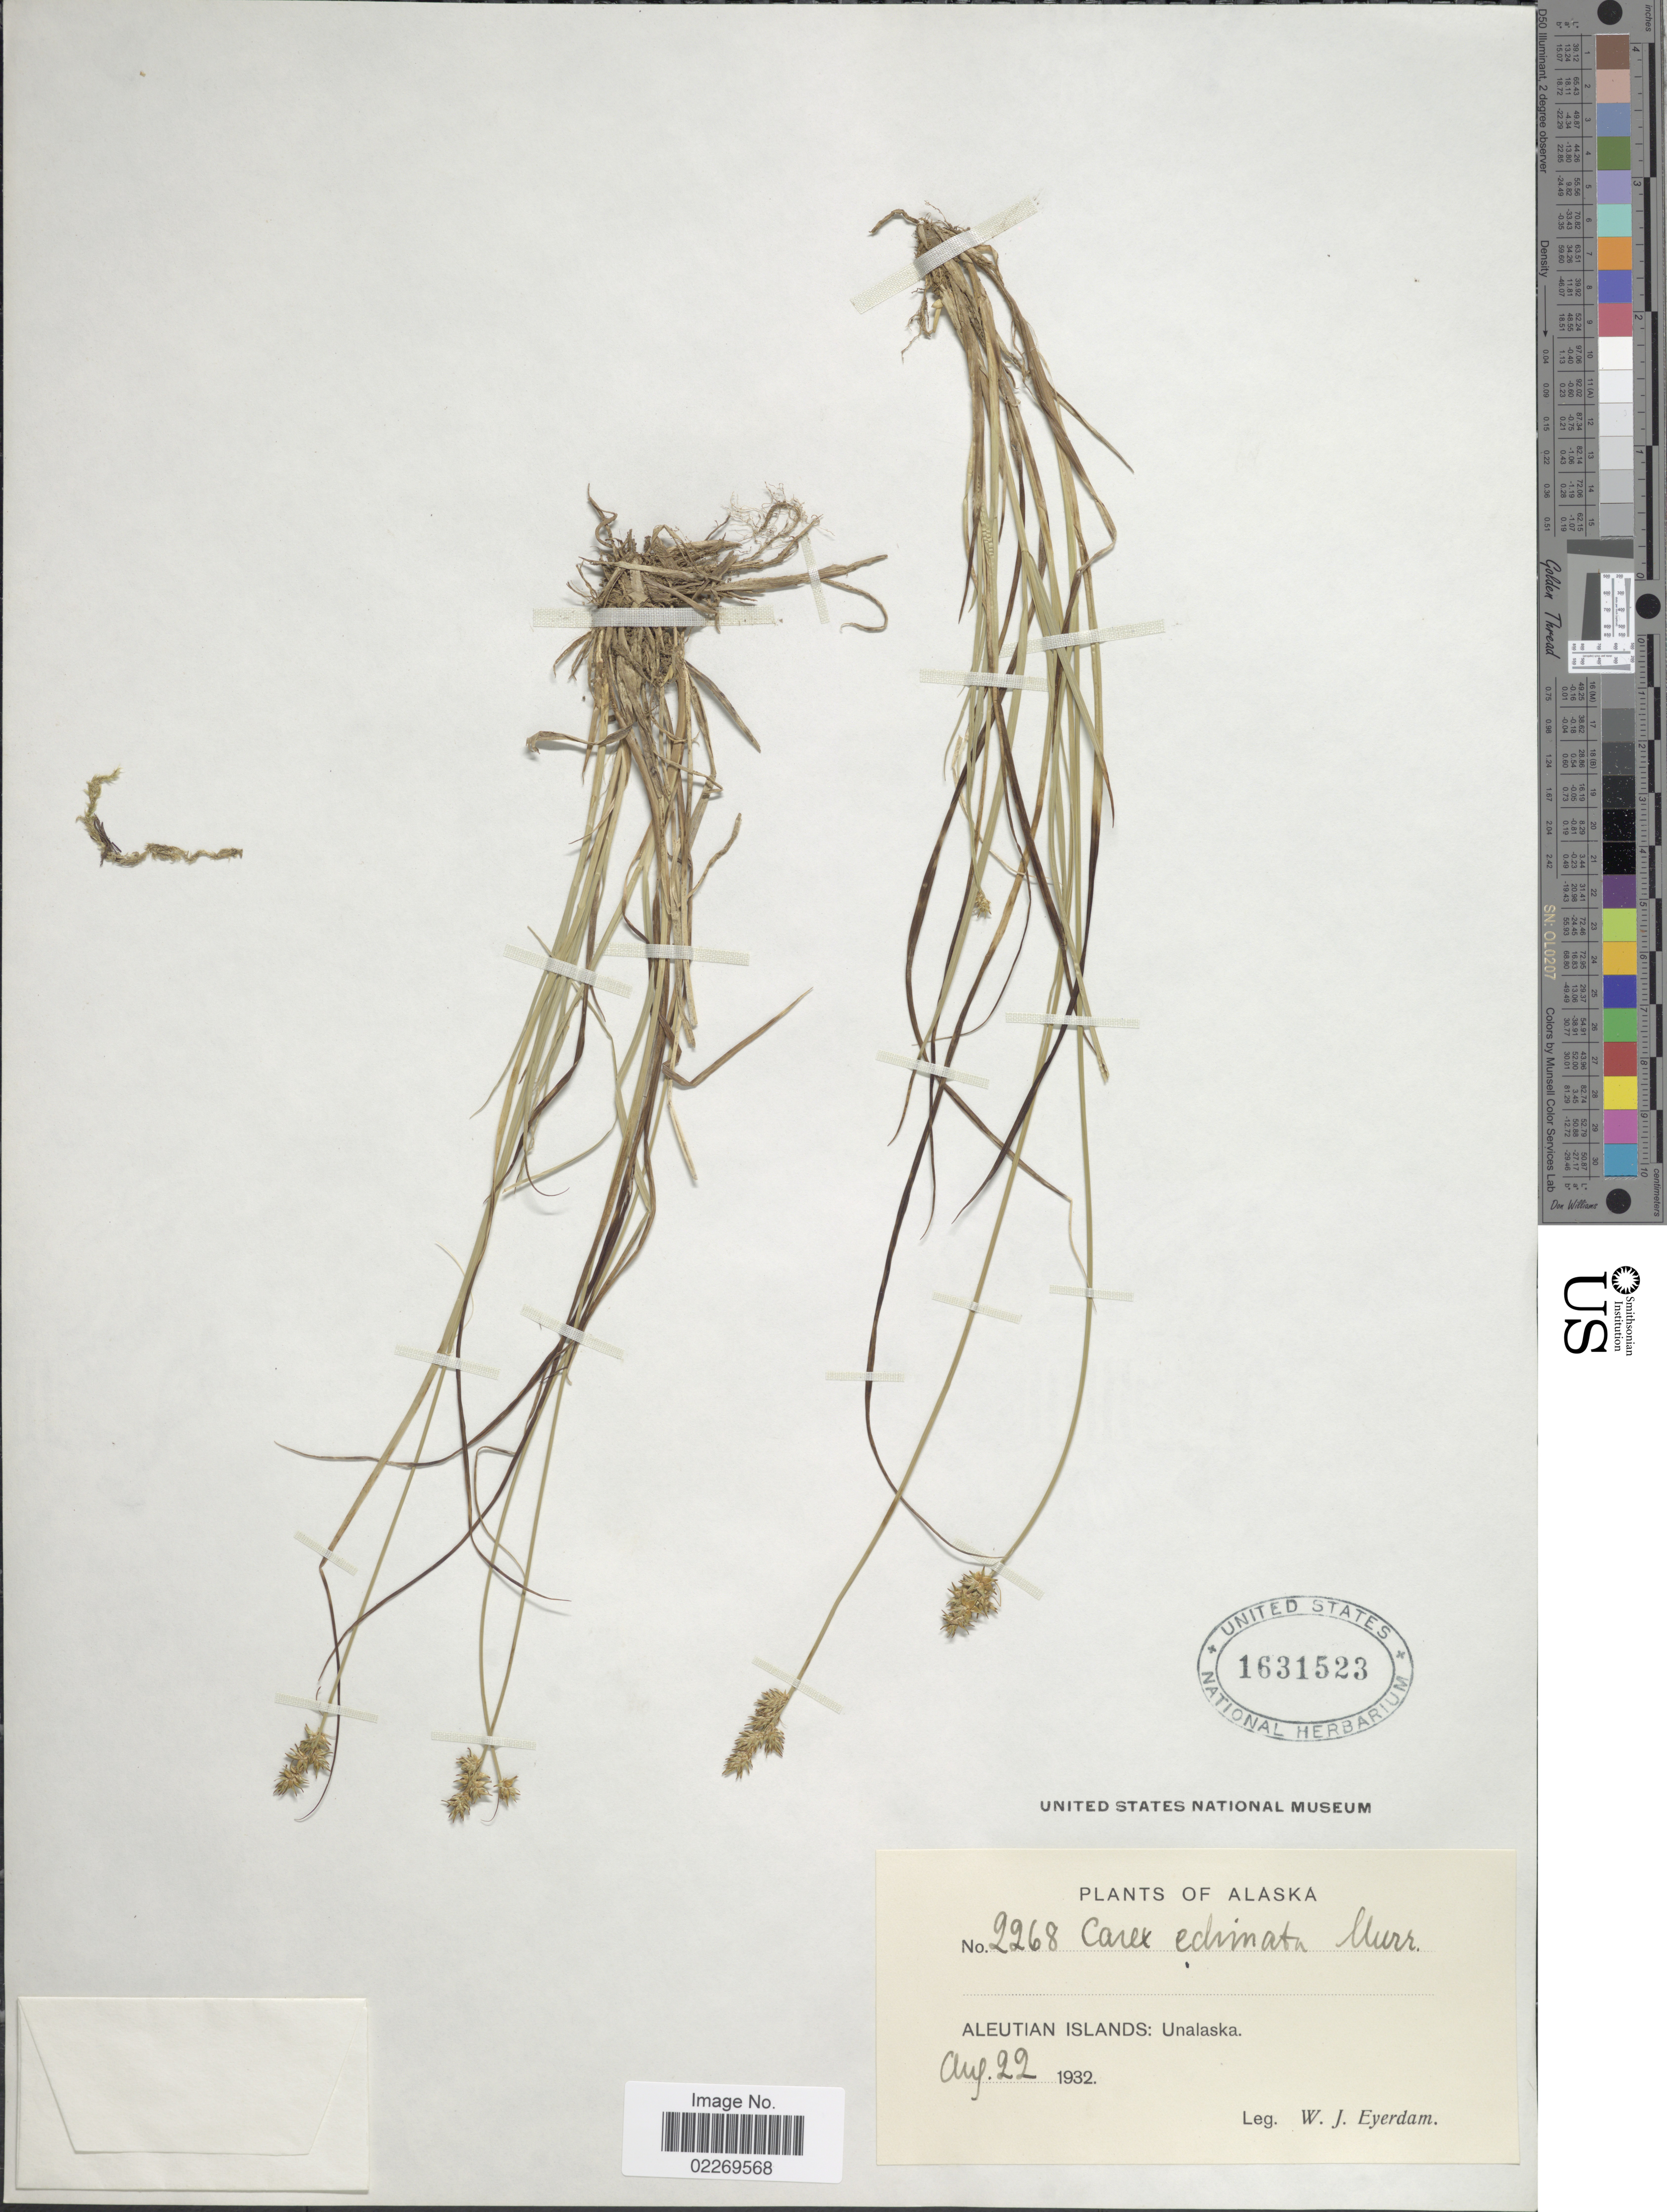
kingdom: Plantae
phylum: Tracheophyta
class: Liliopsida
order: Poales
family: Cyperaceae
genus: Carex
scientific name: Carex echinata subsp. echinata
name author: Murray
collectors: W. J. Eyerdam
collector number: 2268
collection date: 1932-08-22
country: United States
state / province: Alaska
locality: Aleutian Islands, Unalaska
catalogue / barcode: US 1631523